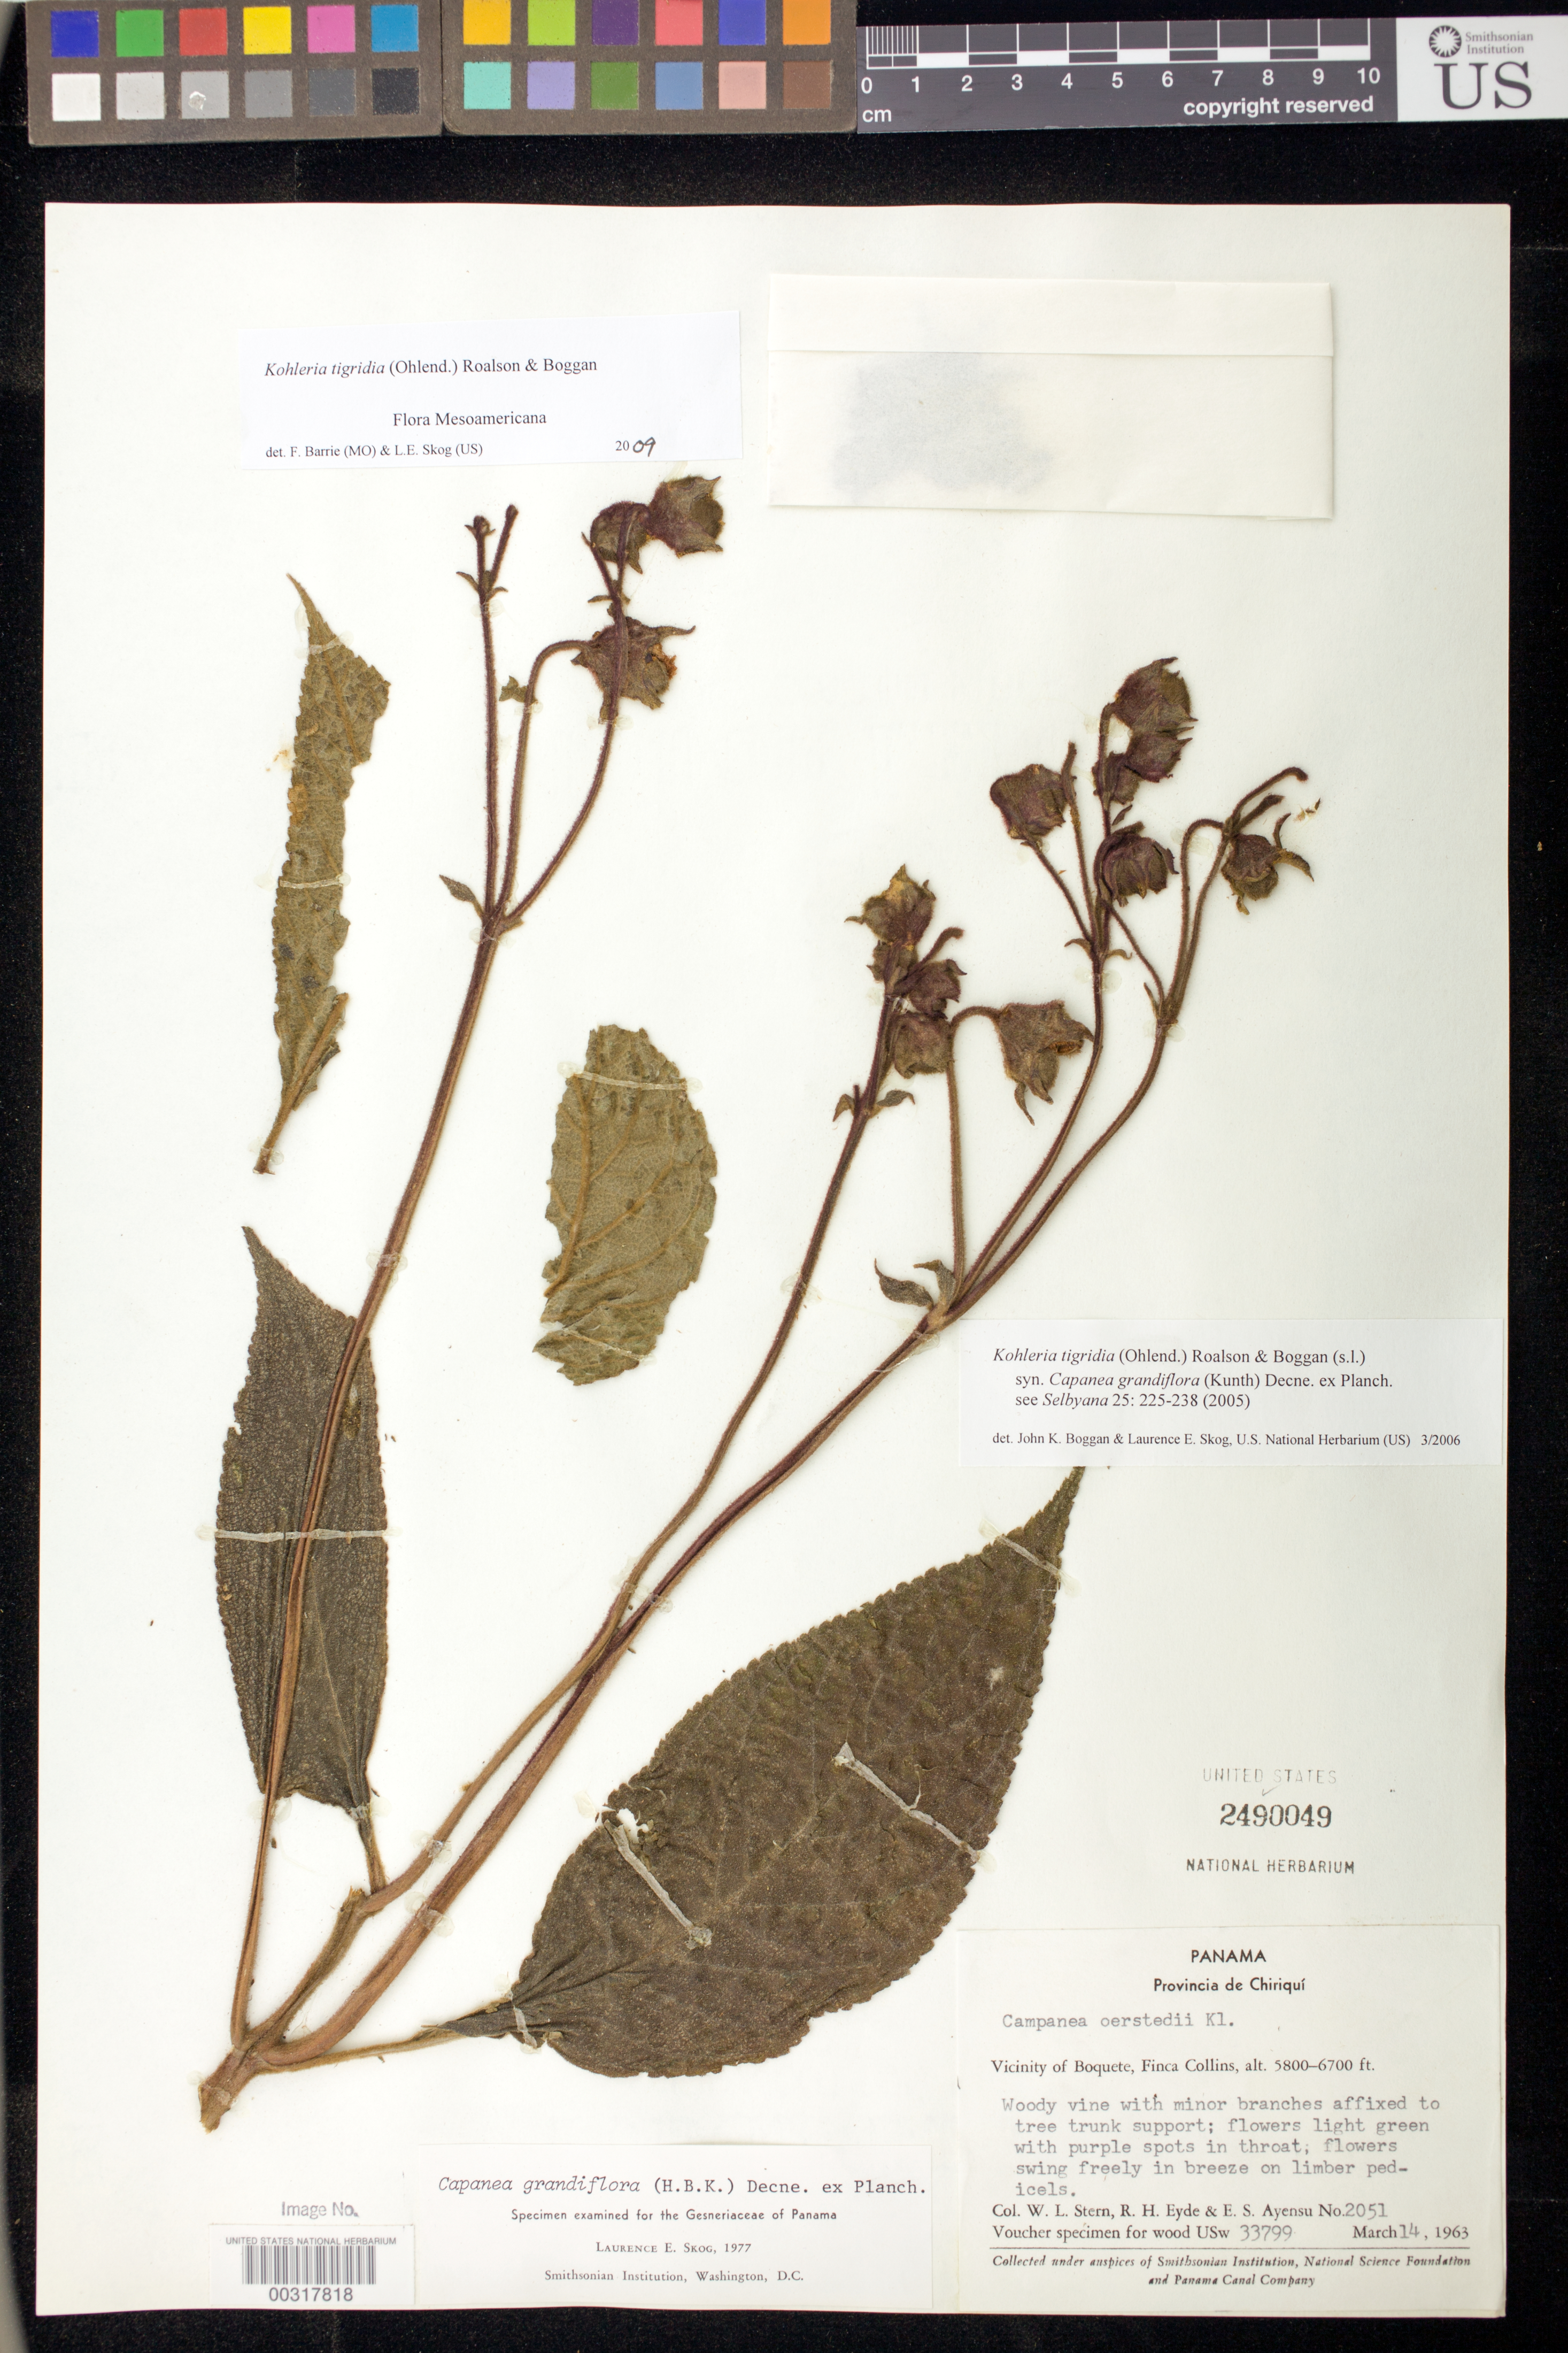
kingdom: Plantae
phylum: Tracheophyta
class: Magnoliopsida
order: Lamiales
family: Gesneriaceae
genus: Kohleria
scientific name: Kohleria tigridia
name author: (Ohlend.) Roalson & Boggan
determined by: Boggan, J. K.; Skog, L. E.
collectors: W. L. Stern, R. H. Eyde & E. S. Ayensu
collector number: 2051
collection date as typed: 14 Mar 1963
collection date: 1963-03-14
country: Panama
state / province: Chiriquí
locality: Vicinity of Boquete, Finca Collins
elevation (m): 1768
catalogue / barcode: US 2490049